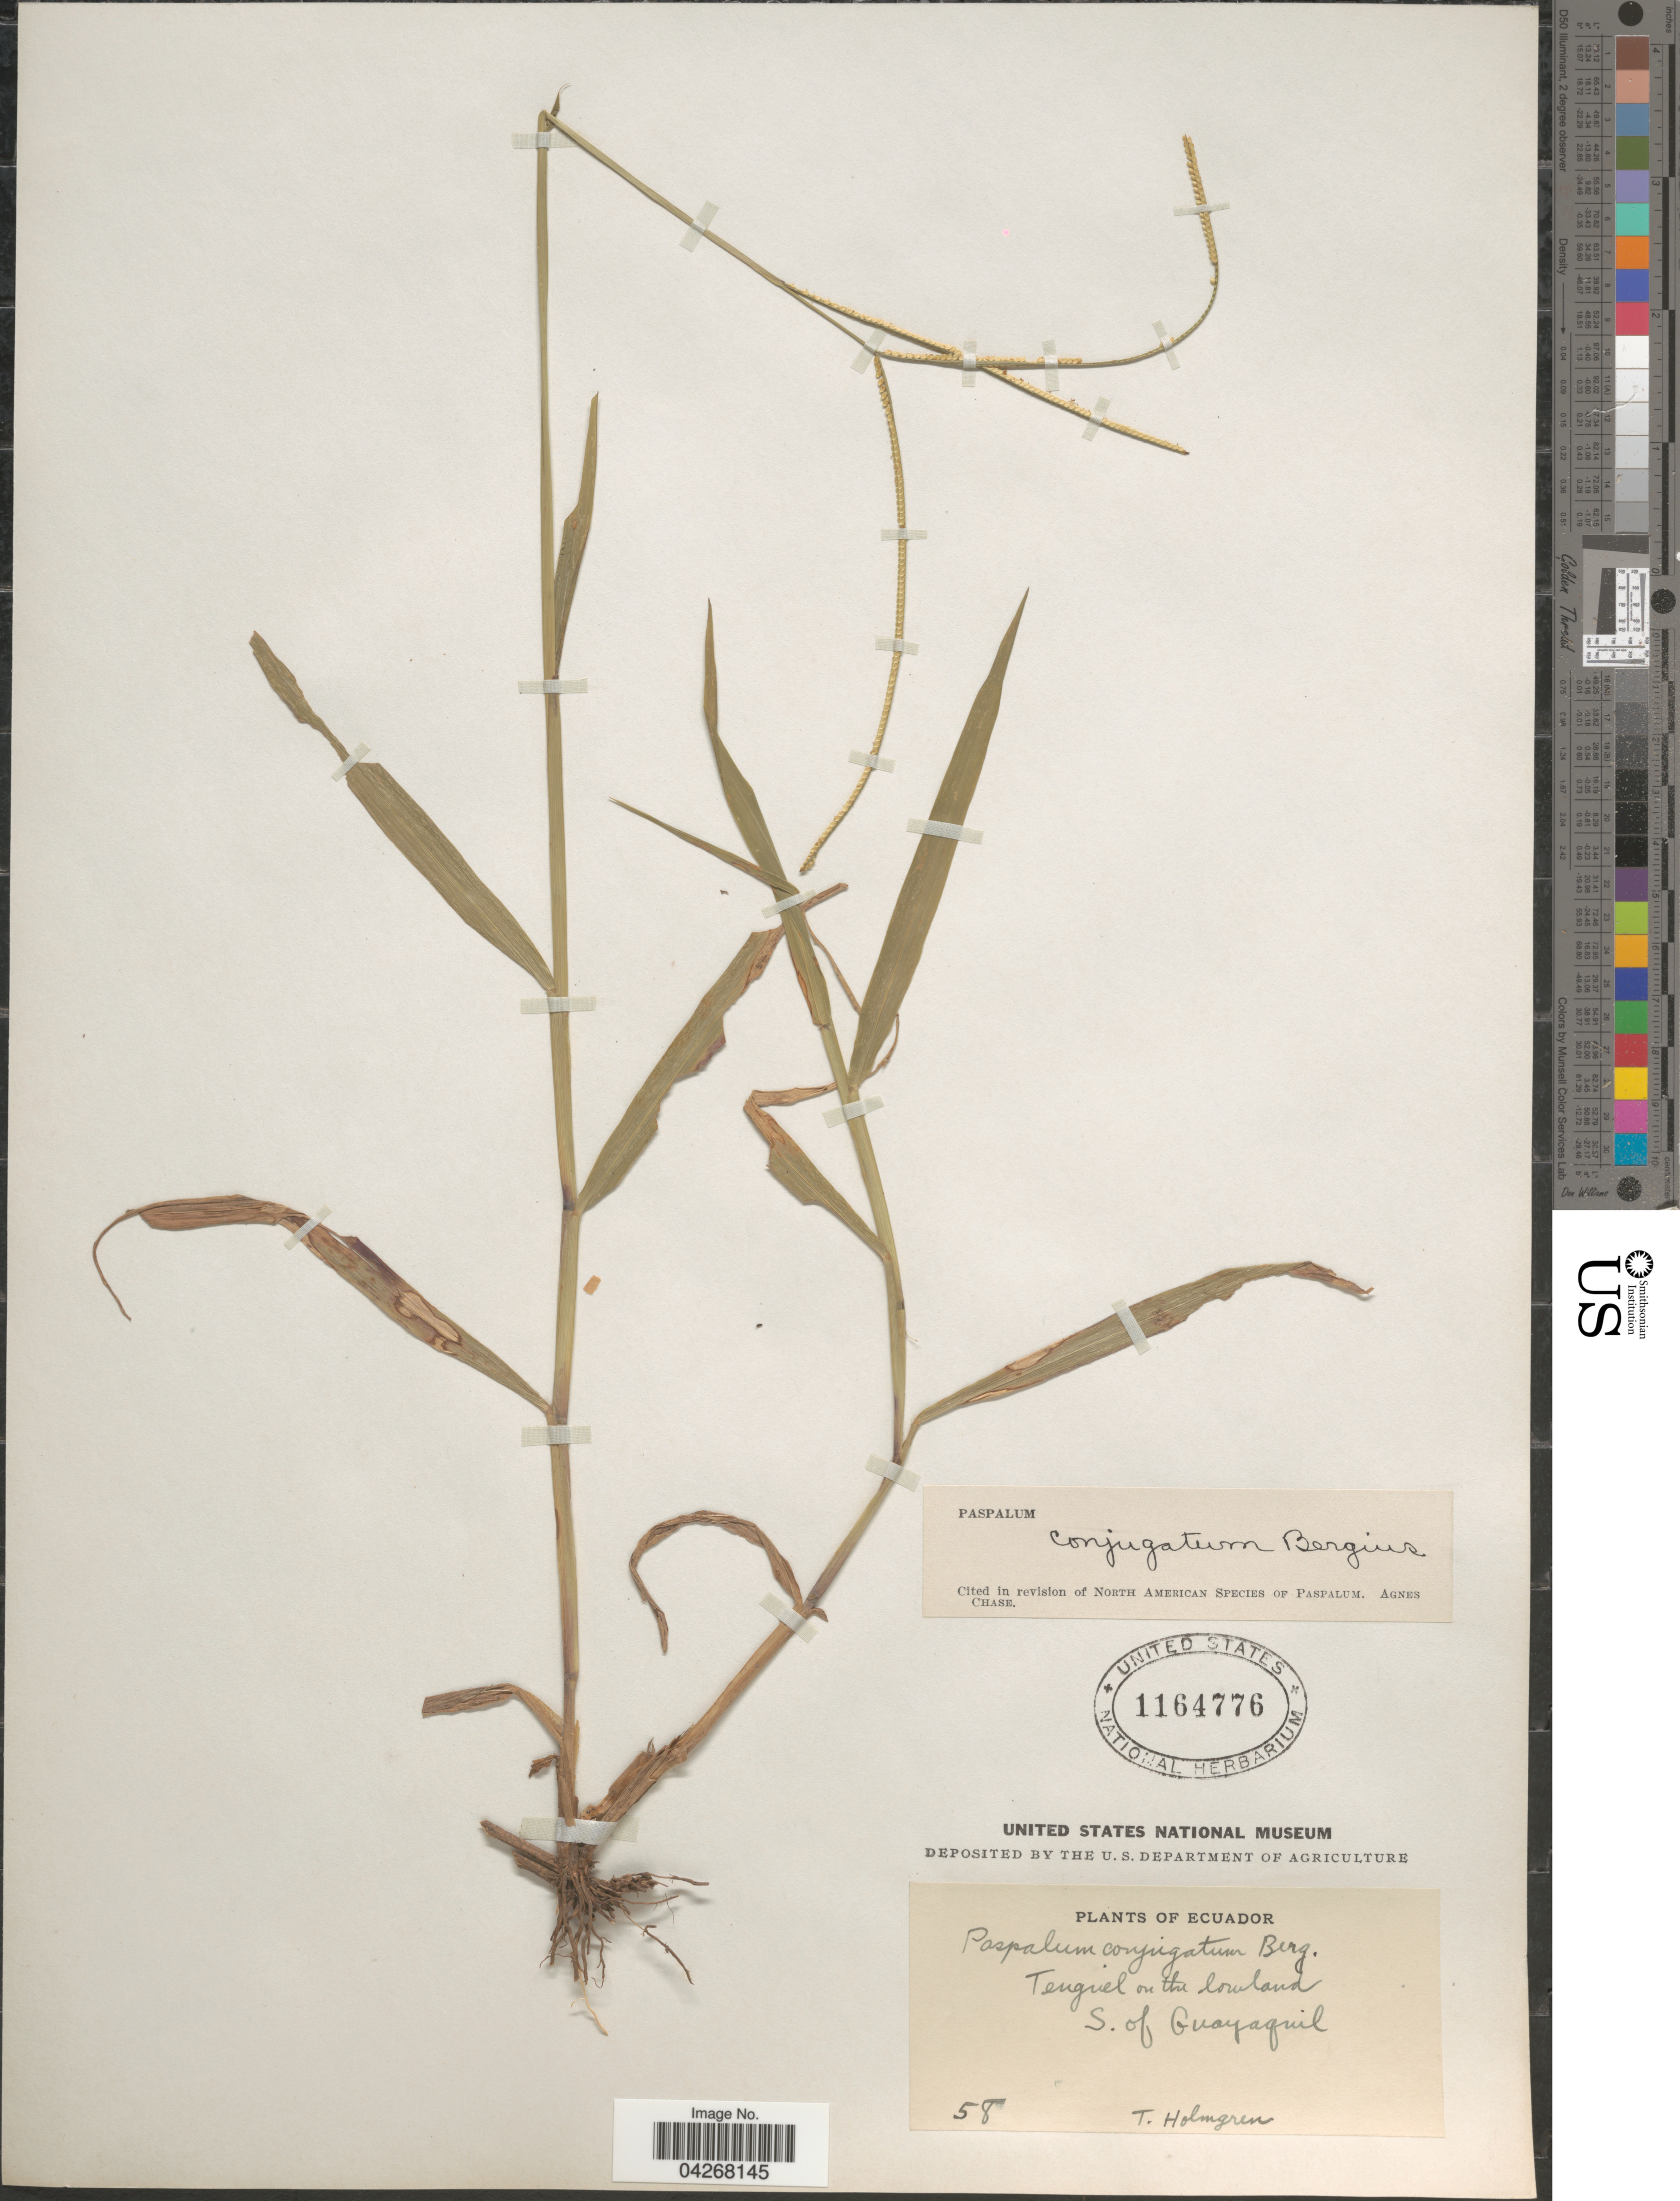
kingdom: Plantae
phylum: Tracheophyta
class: Liliopsida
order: Poales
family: Poaceae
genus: Paspalum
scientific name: Paspalum conjugatum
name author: P.J. Bergius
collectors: T. Holmgren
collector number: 58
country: Ecuador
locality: Tenguel on the lowland S. of Guayaquil.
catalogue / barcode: US 1164776